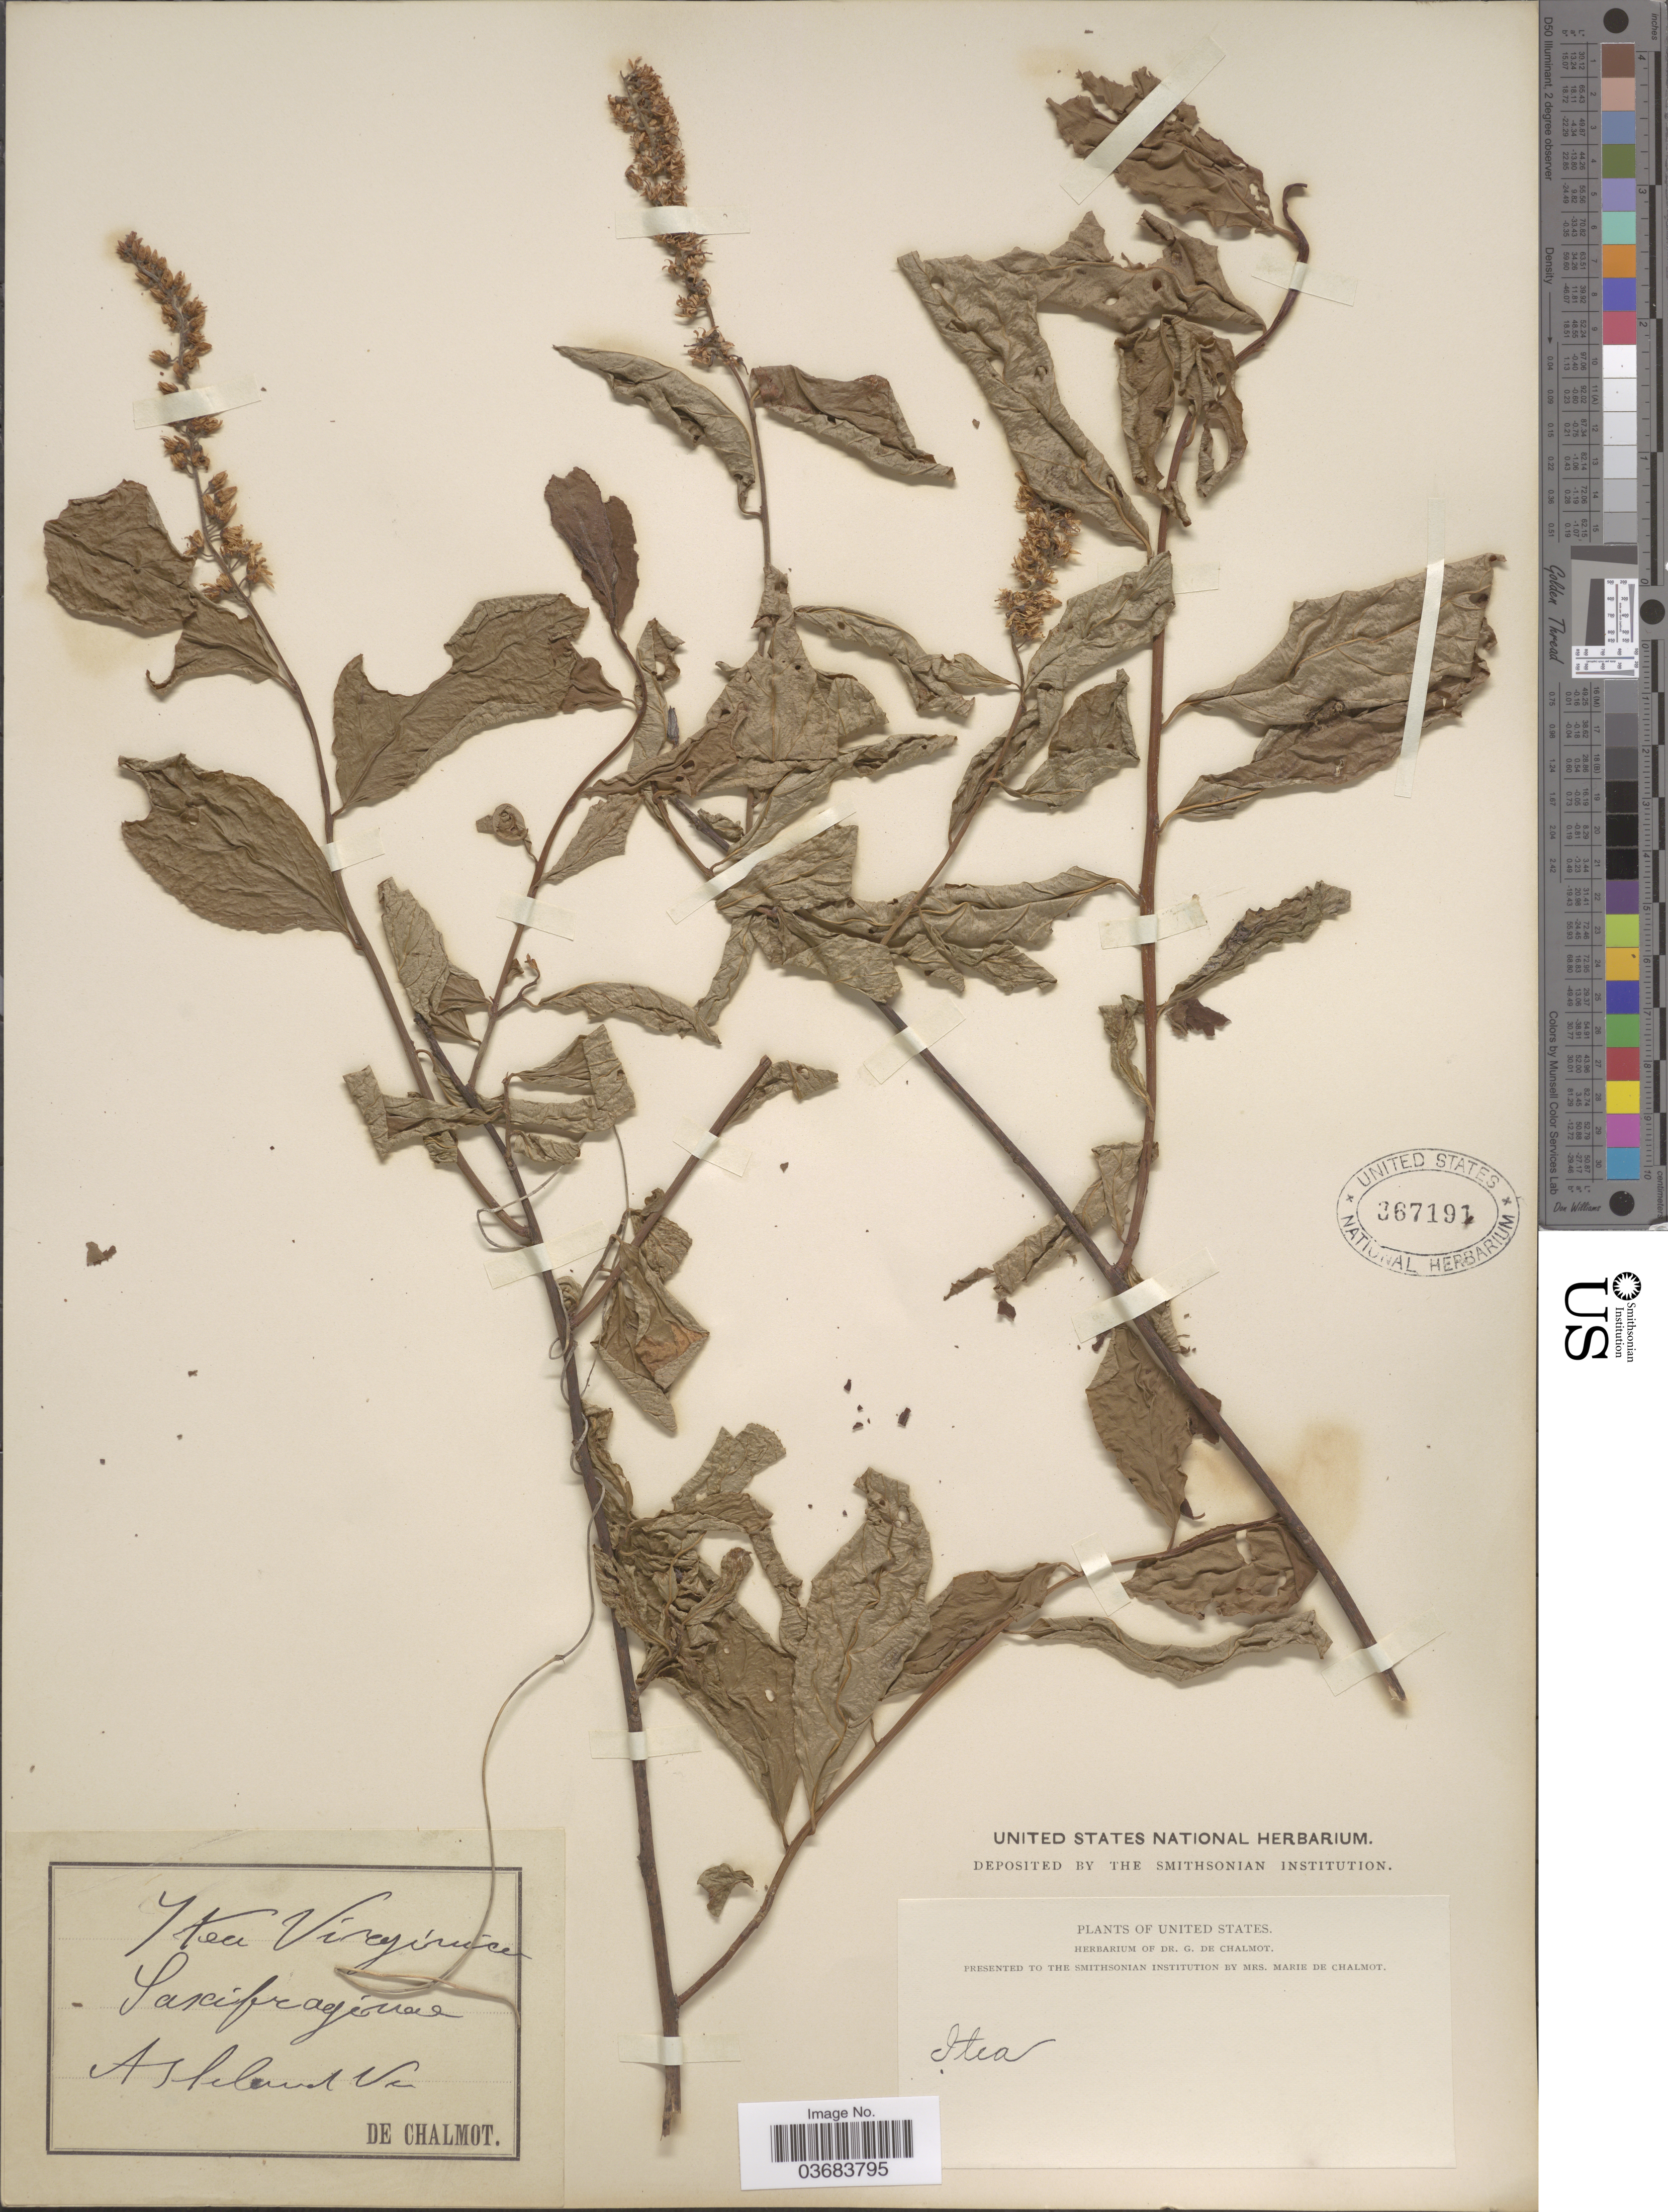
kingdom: Plantae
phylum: Tracheophyta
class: Magnoliopsida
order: Saxifragales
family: Iteaceae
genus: Itea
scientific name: Itea virginica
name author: L.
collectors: De Chalmot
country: United States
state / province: Virginia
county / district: Hanover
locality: Ashland.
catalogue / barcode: US 367191